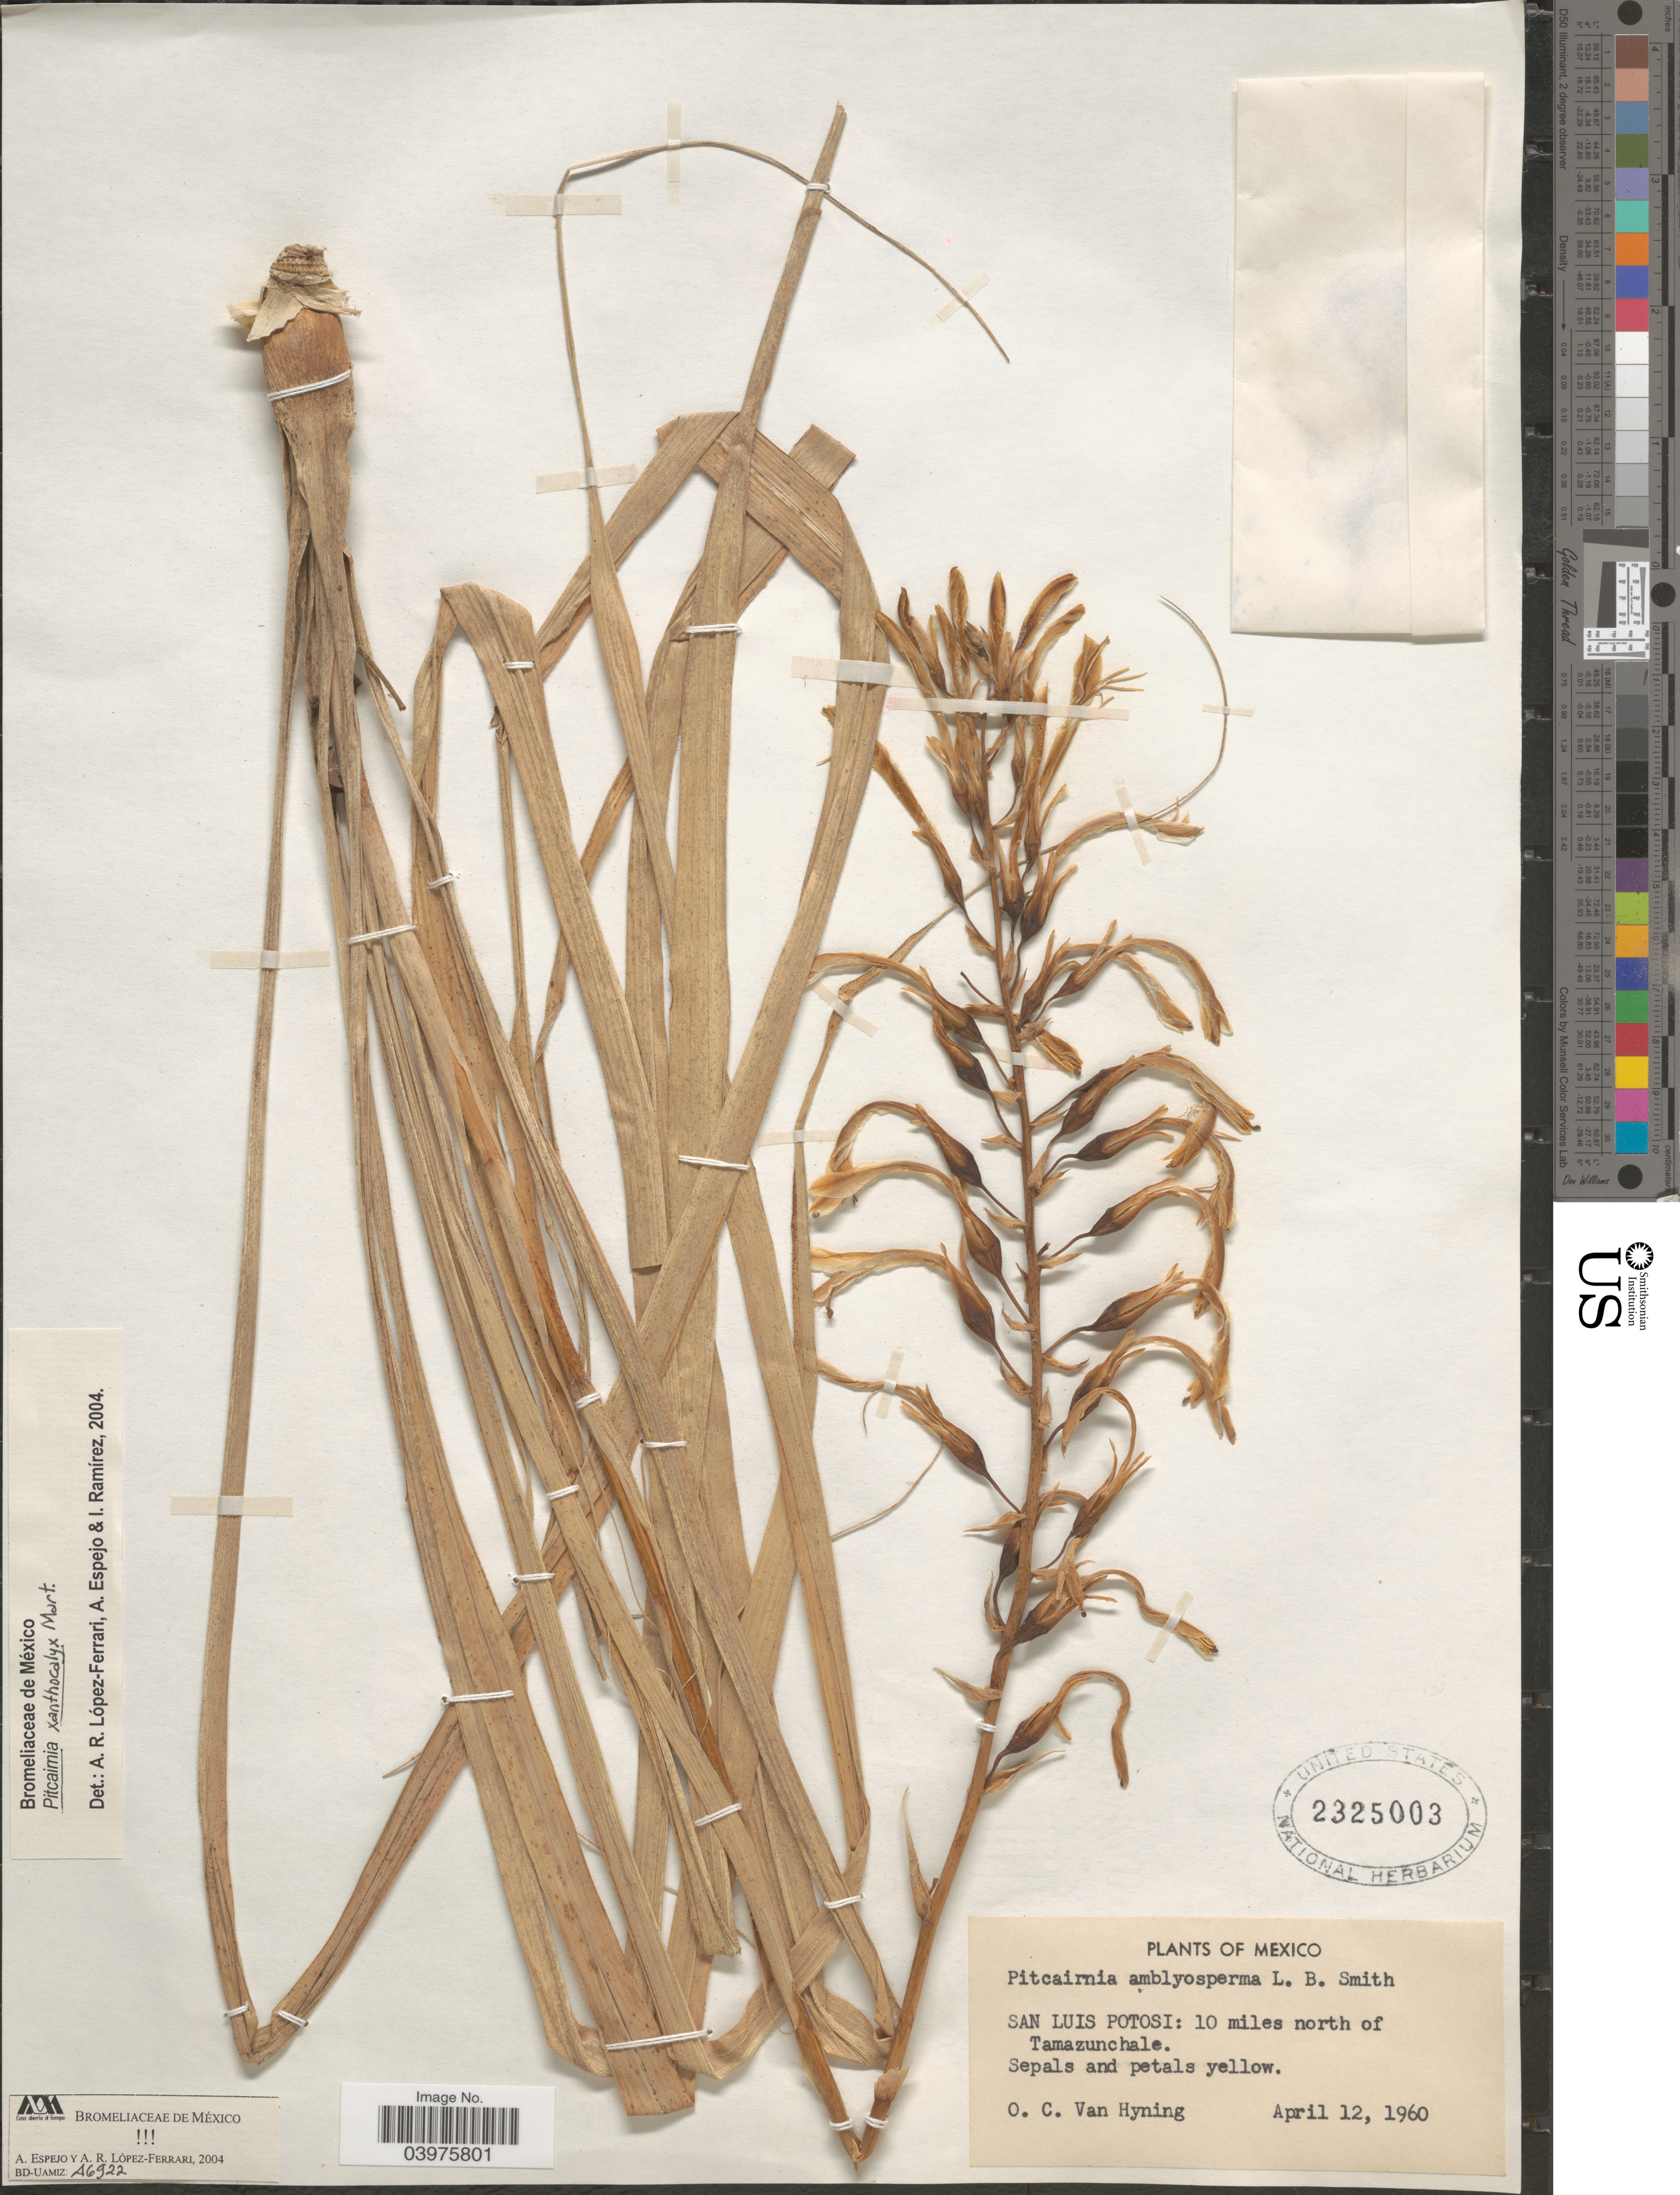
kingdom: Plantae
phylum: Tracheophyta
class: Liliopsida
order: Poales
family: Bromeliaceae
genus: Pitcairnia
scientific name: Pitcairnia xanthocalyx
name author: Mart.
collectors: O. Van Hyning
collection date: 1960-04-12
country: Mexico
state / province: San Luis Potosí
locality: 10 miles north of Tamazunchale.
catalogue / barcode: US 2325003